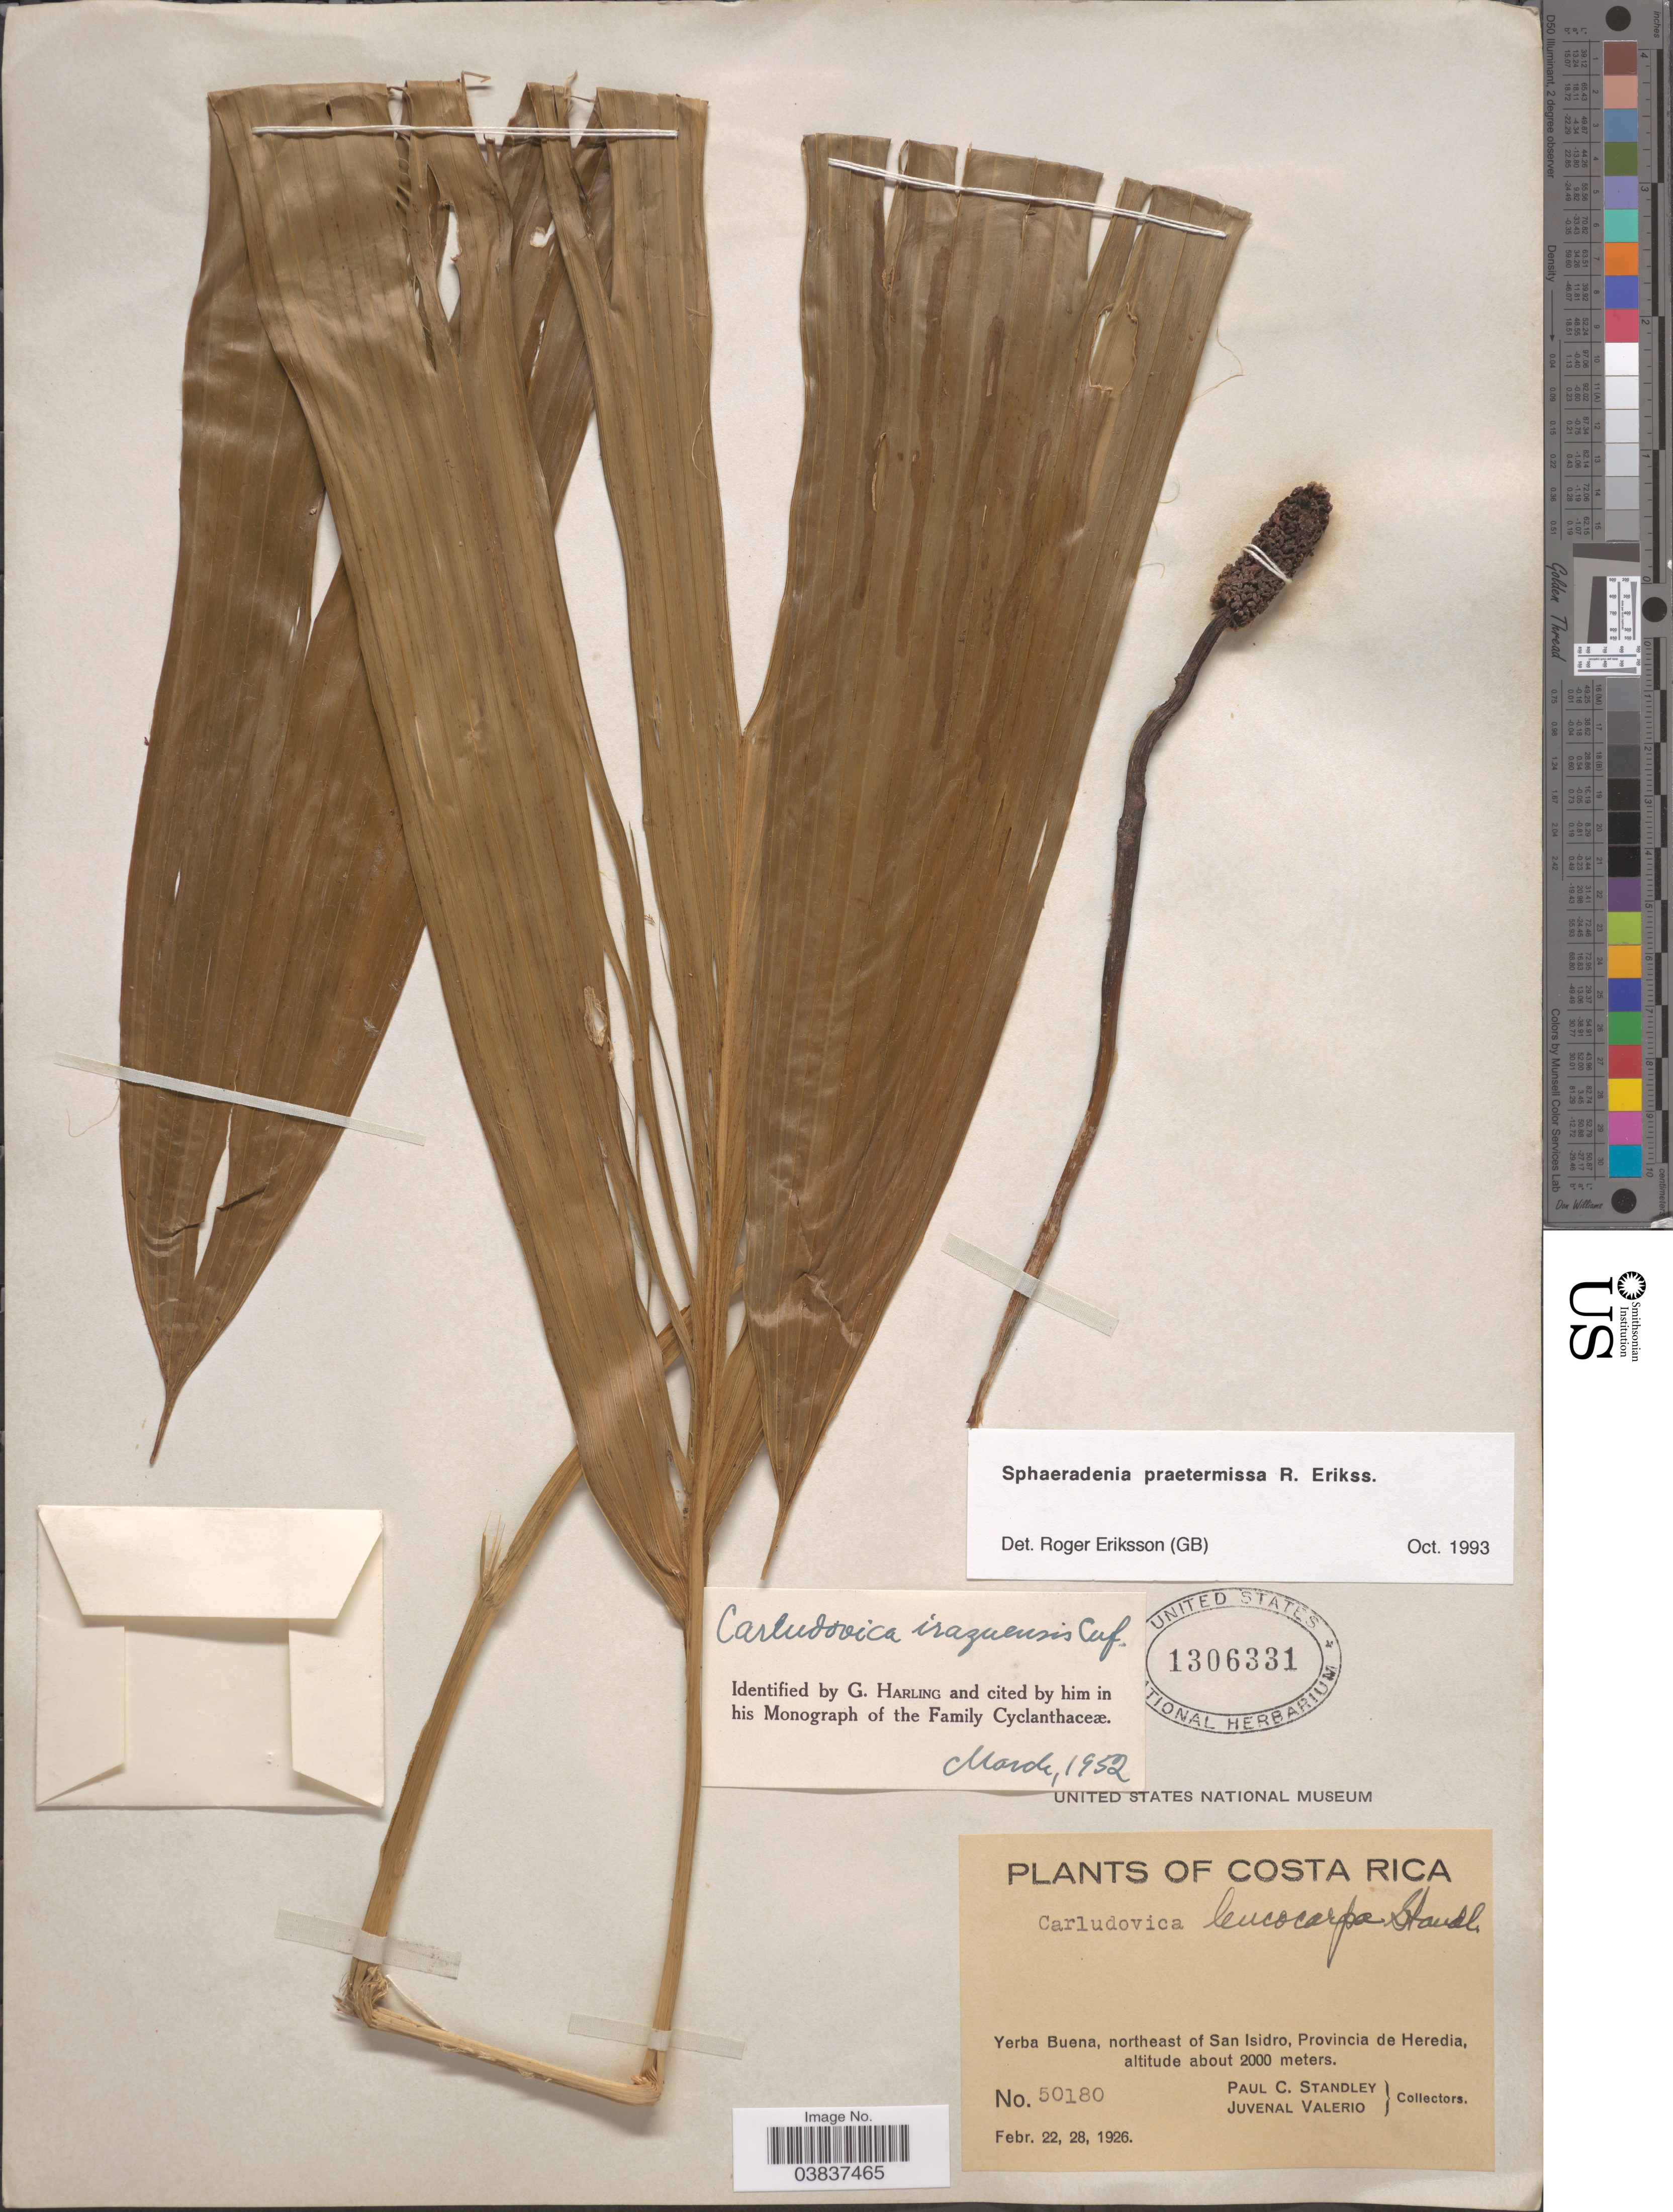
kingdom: Plantae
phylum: Tracheophyta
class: Liliopsida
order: Pandanales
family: Cyclanthaceae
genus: Sphaeradenia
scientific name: Sphaeradenia praetermissa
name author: R. Erikss.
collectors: P. C. Standley & J. Valerio R.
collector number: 50180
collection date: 1926-02-22/1926-02-28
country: Costa Rica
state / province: Heredia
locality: Yerba Buena, northeast of San Isidro.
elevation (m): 2000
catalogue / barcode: US 1306331